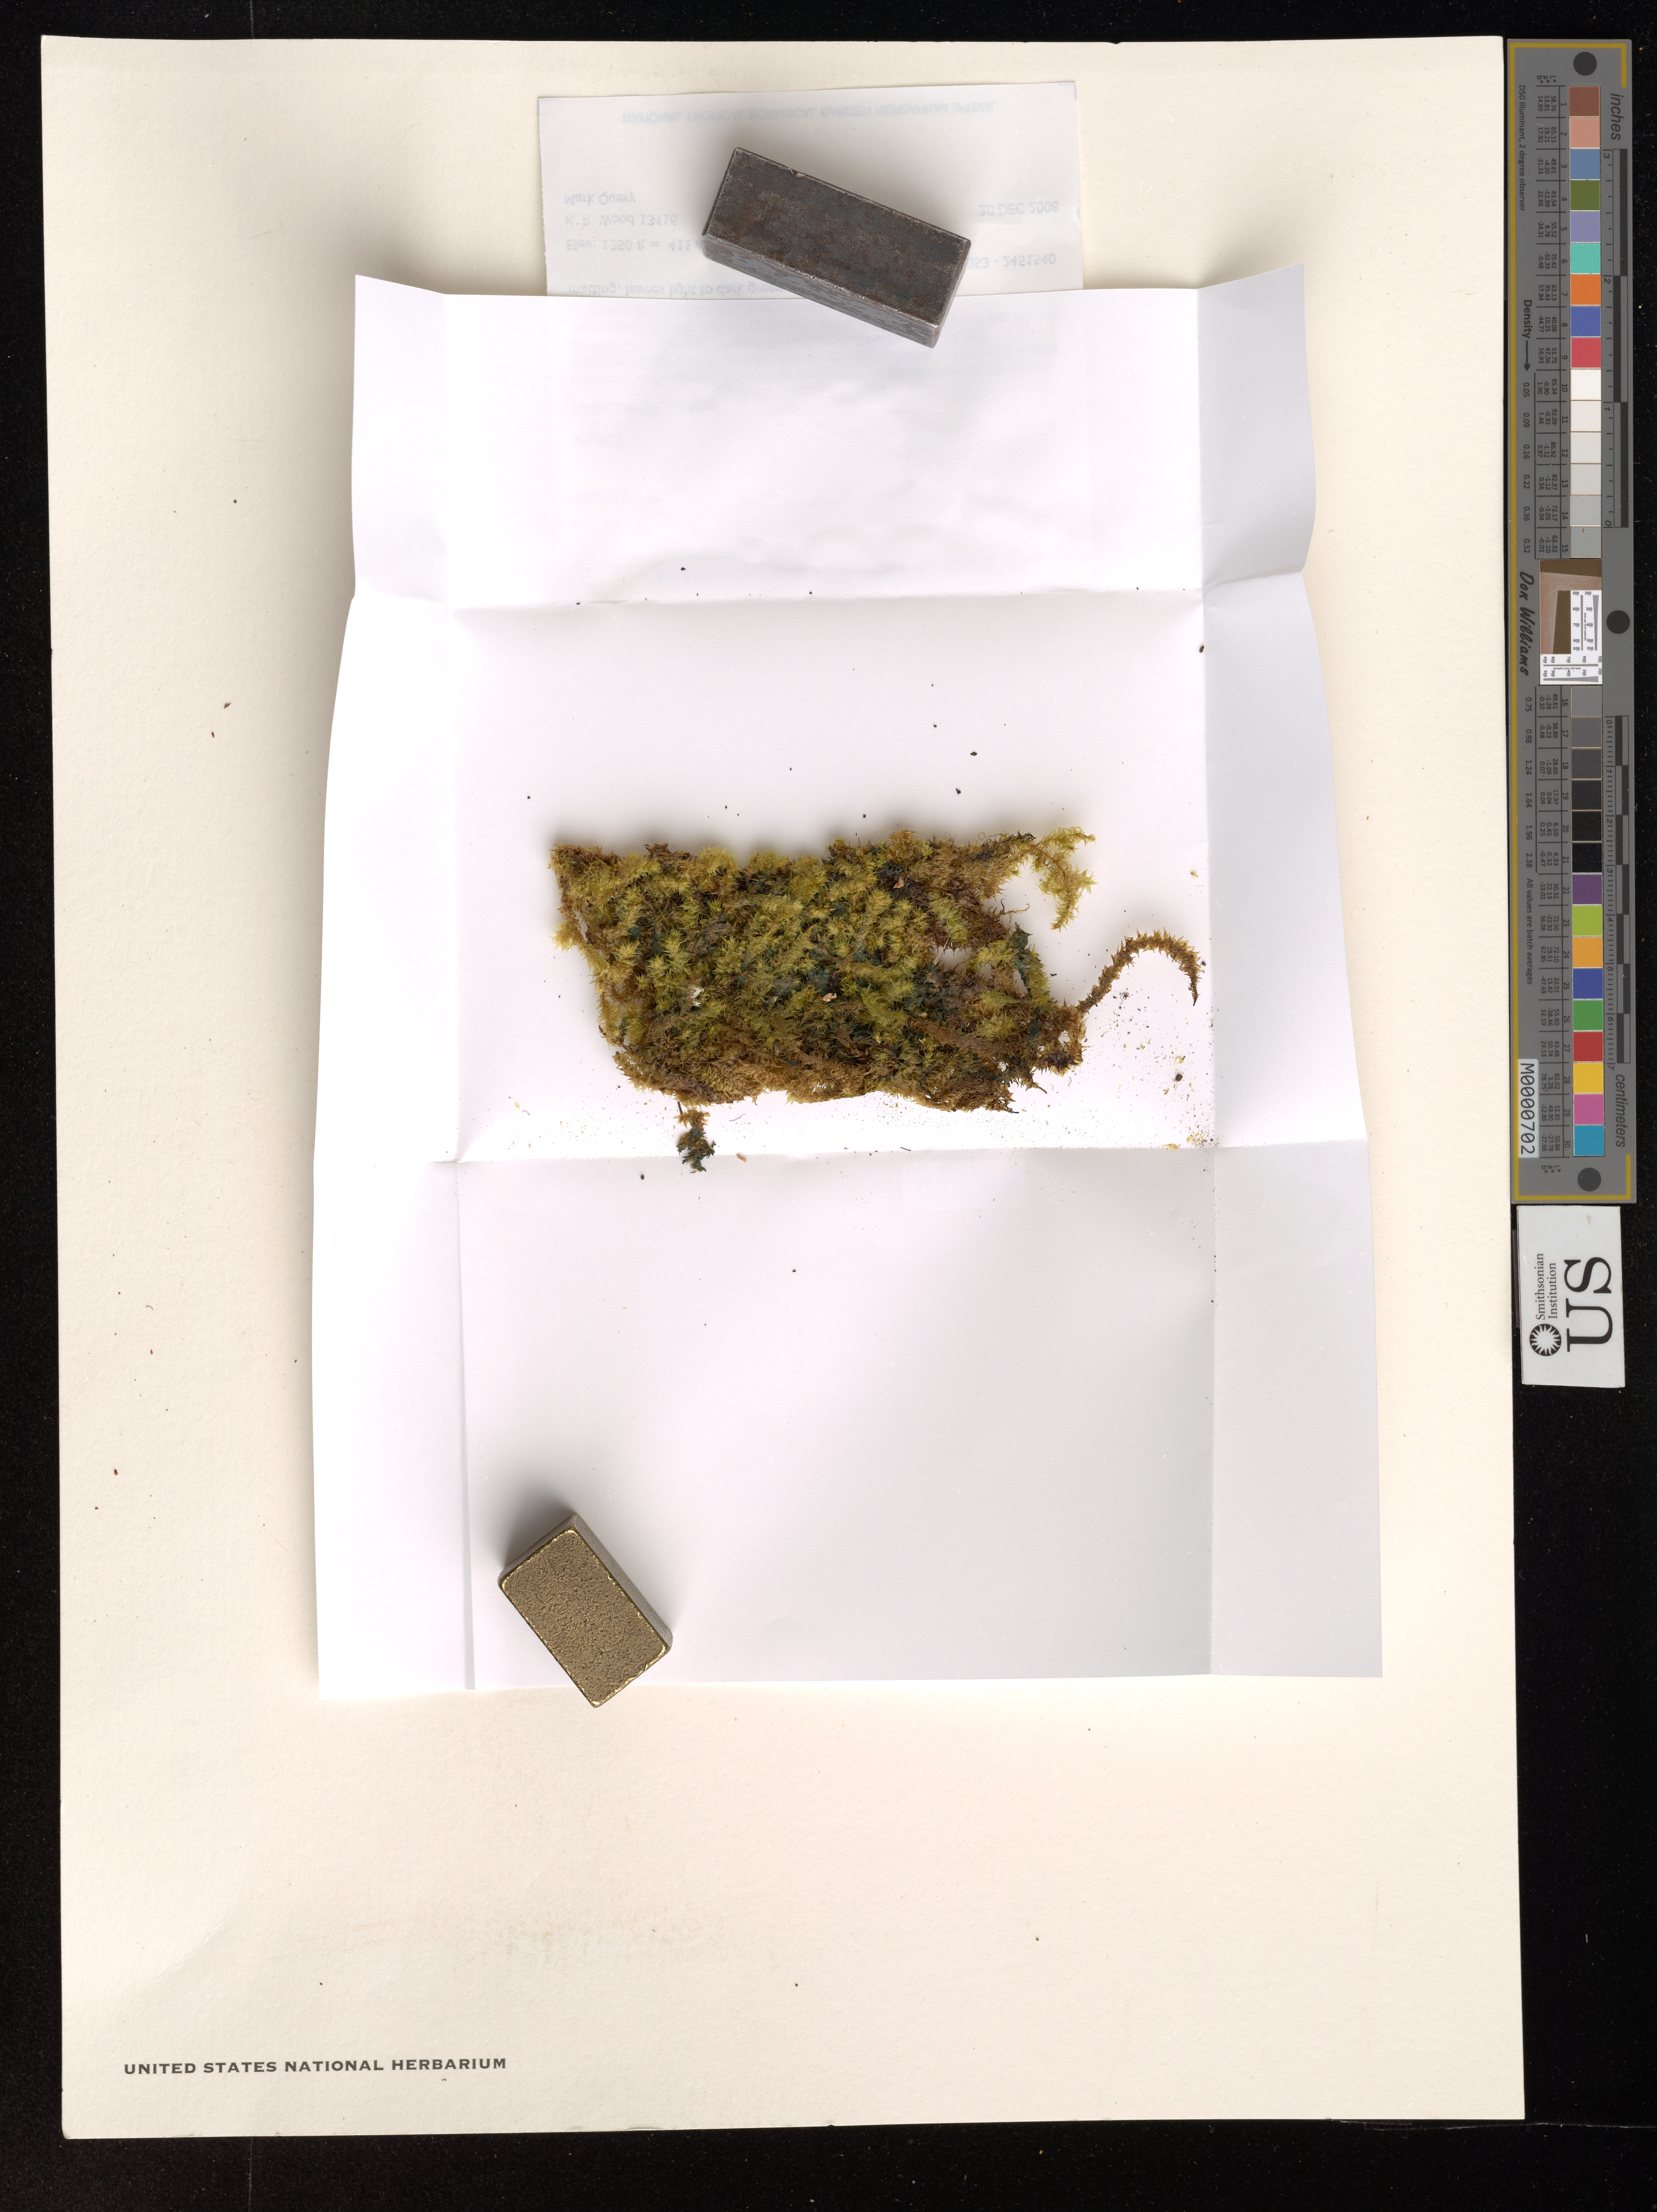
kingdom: Plantae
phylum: Bryophyta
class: Bryopsida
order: Hypnales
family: Meteoriaceae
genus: Aerobryopsis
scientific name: Aerobryopsis subdivergens var. scariosa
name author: (E.B. Bartram) Nog.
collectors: K. R. Wood & M. Query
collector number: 13416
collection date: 2008-12-20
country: United States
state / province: Hawaii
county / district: Kauai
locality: The Hawaiian Islands. Kauai. Kalalau Valley, below Keanapuka falls. UTM: 0435053 -2451540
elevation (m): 411